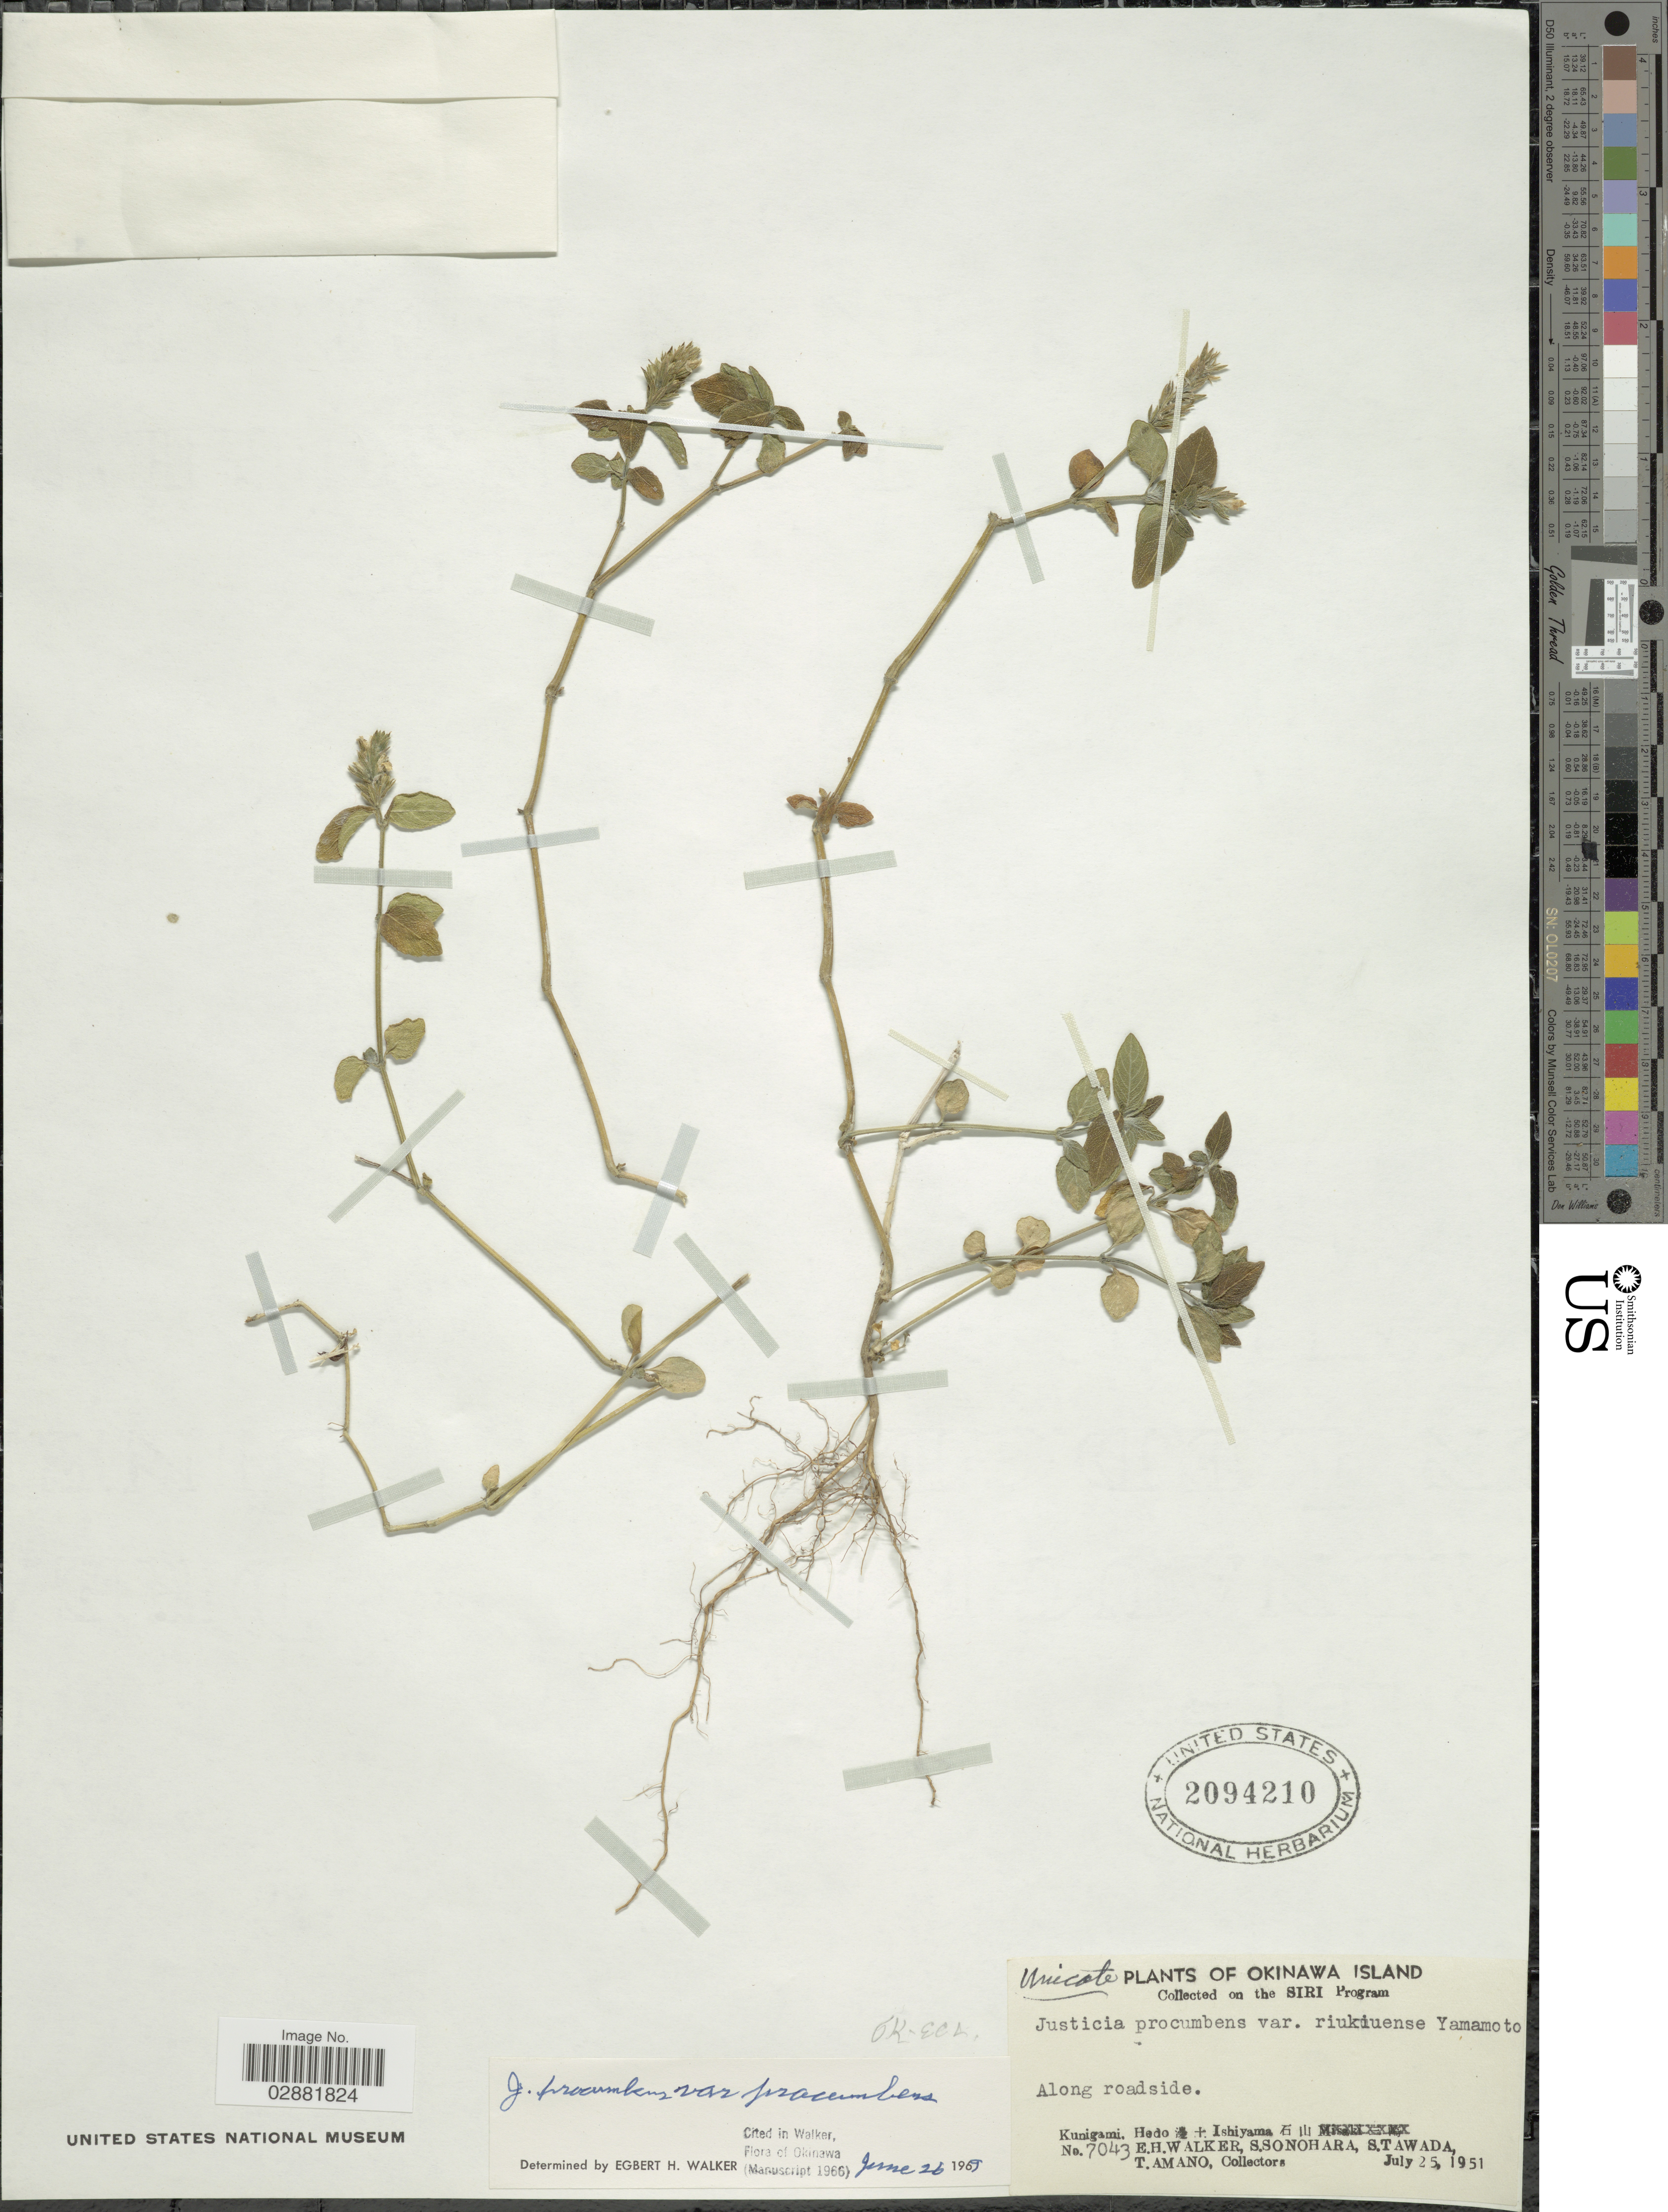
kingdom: Plantae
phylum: Tracheophyta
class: Magnoliopsida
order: Lamiales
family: Acanthaceae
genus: Justicia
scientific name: Justicia procumbens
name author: L.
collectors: E. H. Walker, S. Sonohara, S. Tawada & T. Amano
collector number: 7043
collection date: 1951-07-25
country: Japan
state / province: Okinawa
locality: Okinawa Island, Along roadside, Kunigami, Hedo X, Ishiyama X.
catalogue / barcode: US 2094210